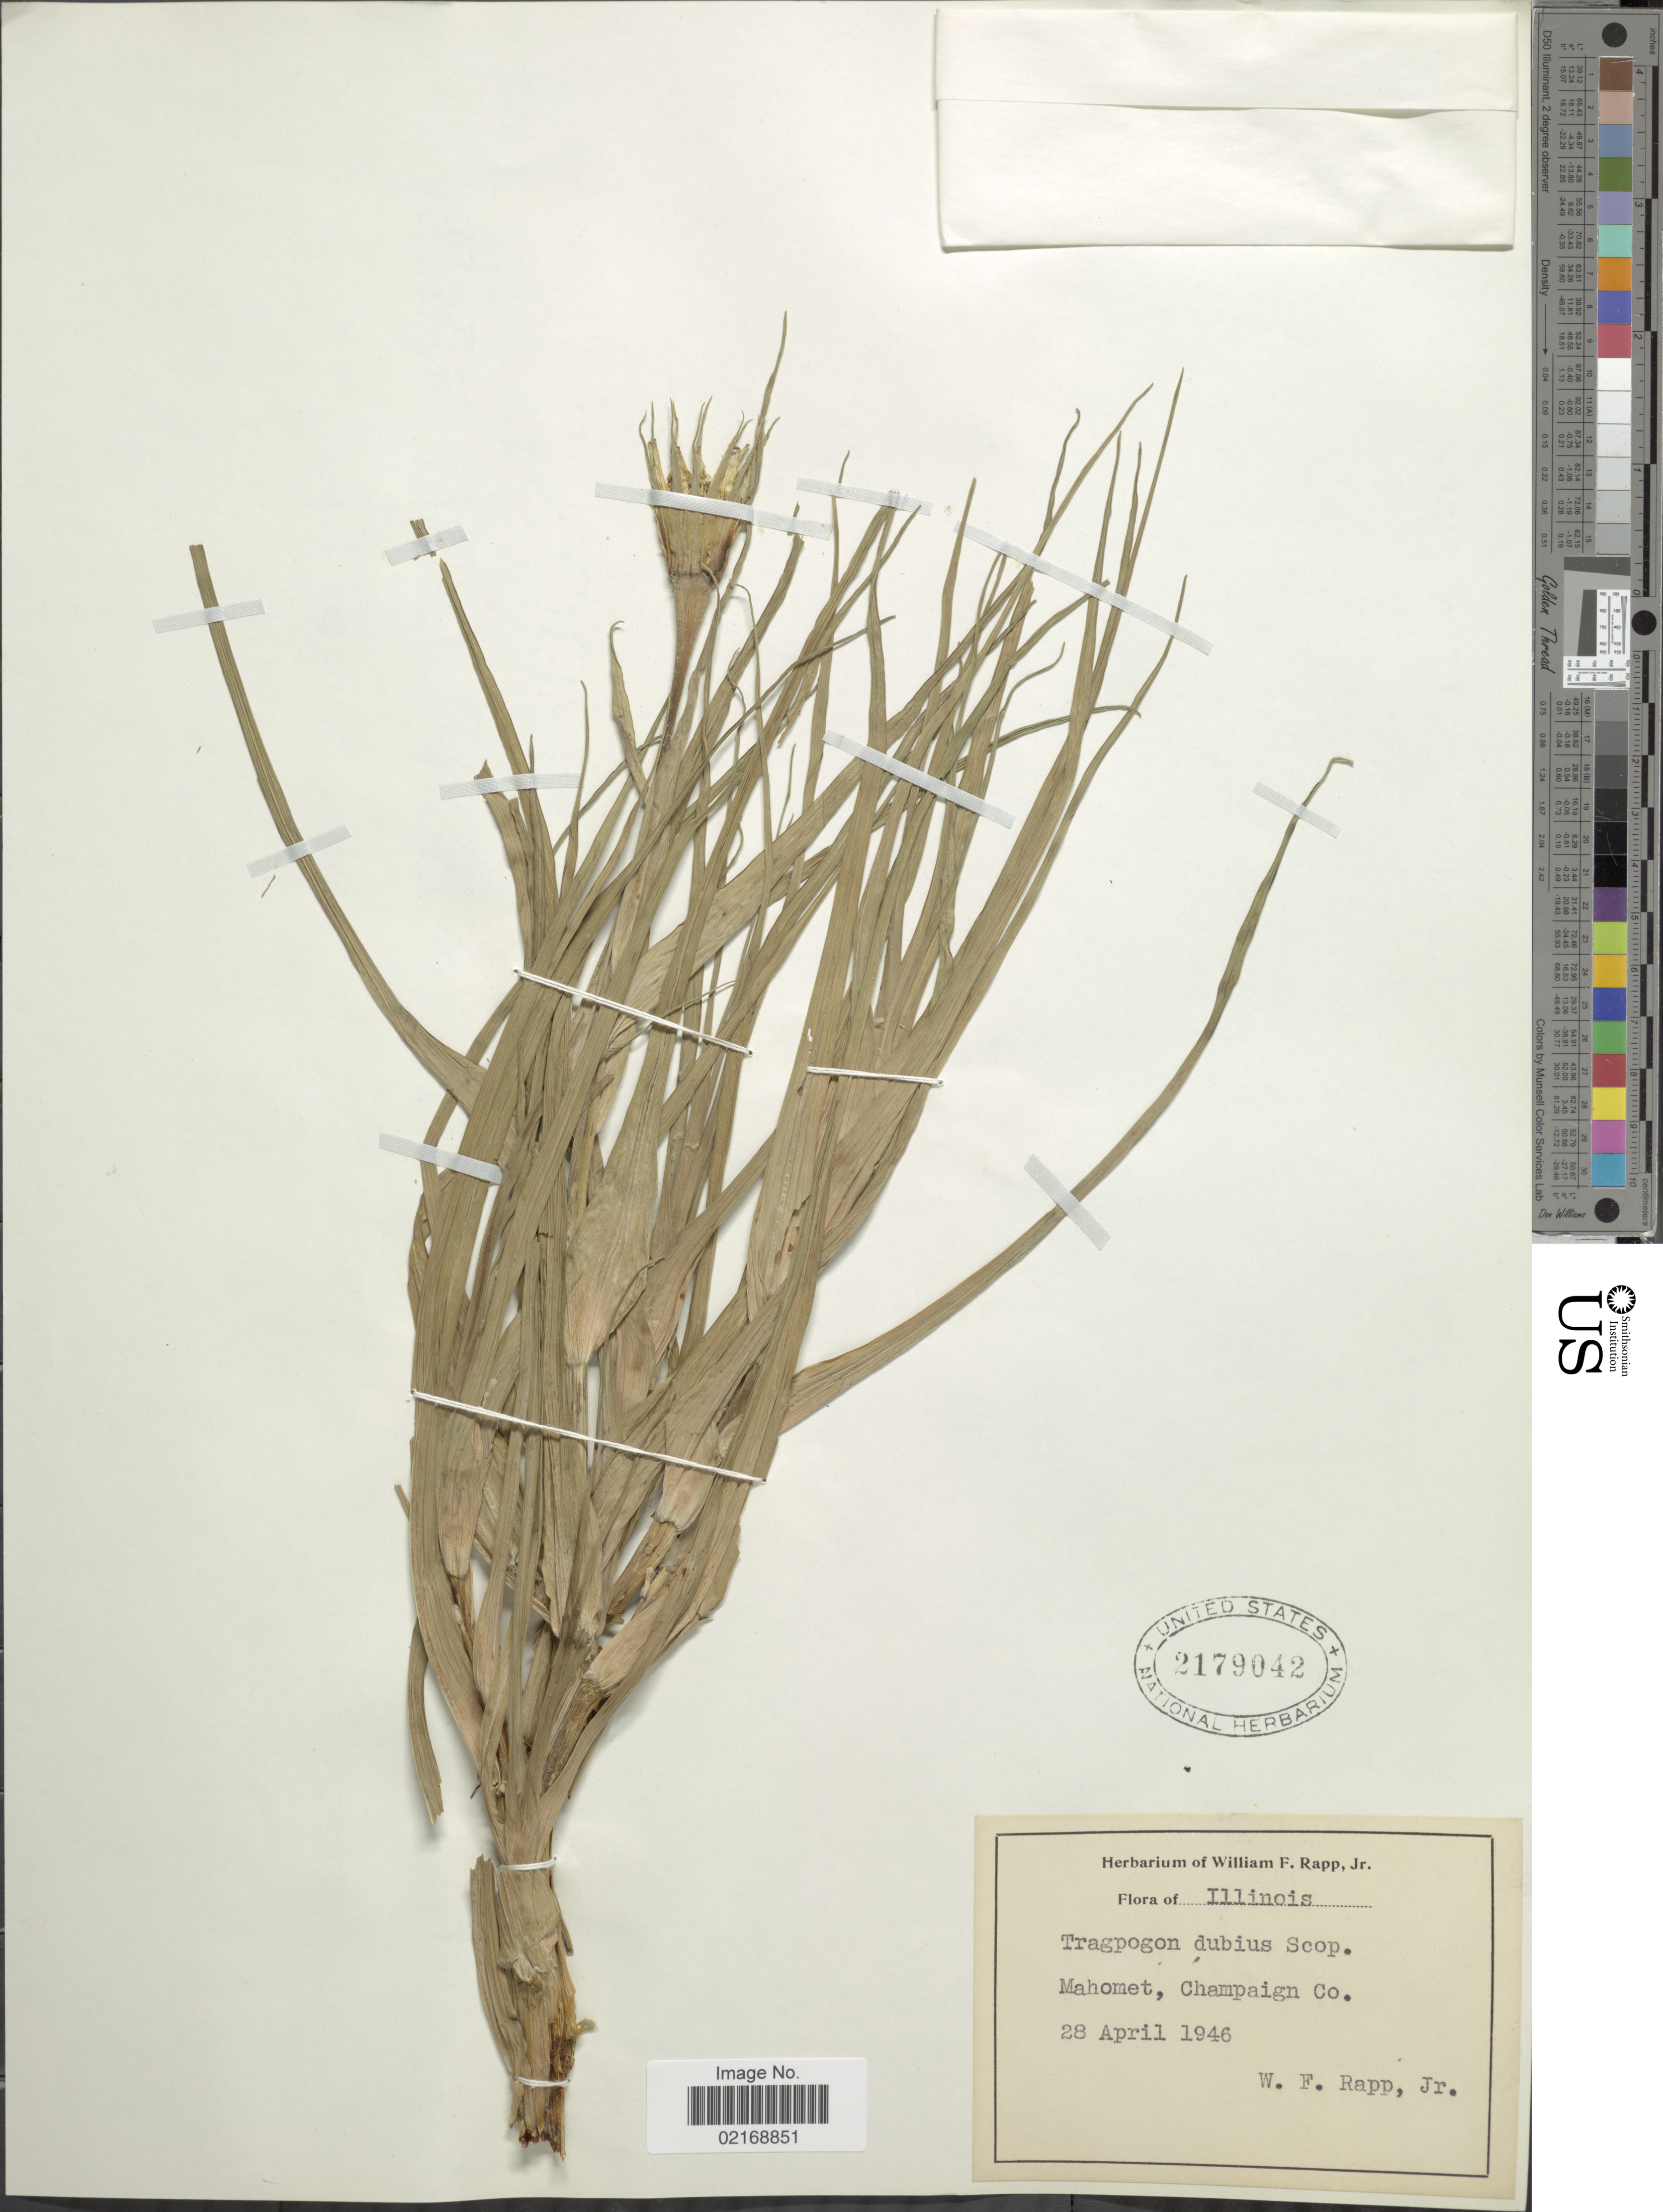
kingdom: Plantae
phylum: Tracheophyta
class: Magnoliopsida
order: Asterales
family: Asteraceae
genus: Tragopogon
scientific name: Tragopogon dubius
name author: Scop.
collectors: W. Rapp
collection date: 1946-04-28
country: United States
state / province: Illinois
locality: Mahomet, Champaign Co.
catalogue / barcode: US 2179042